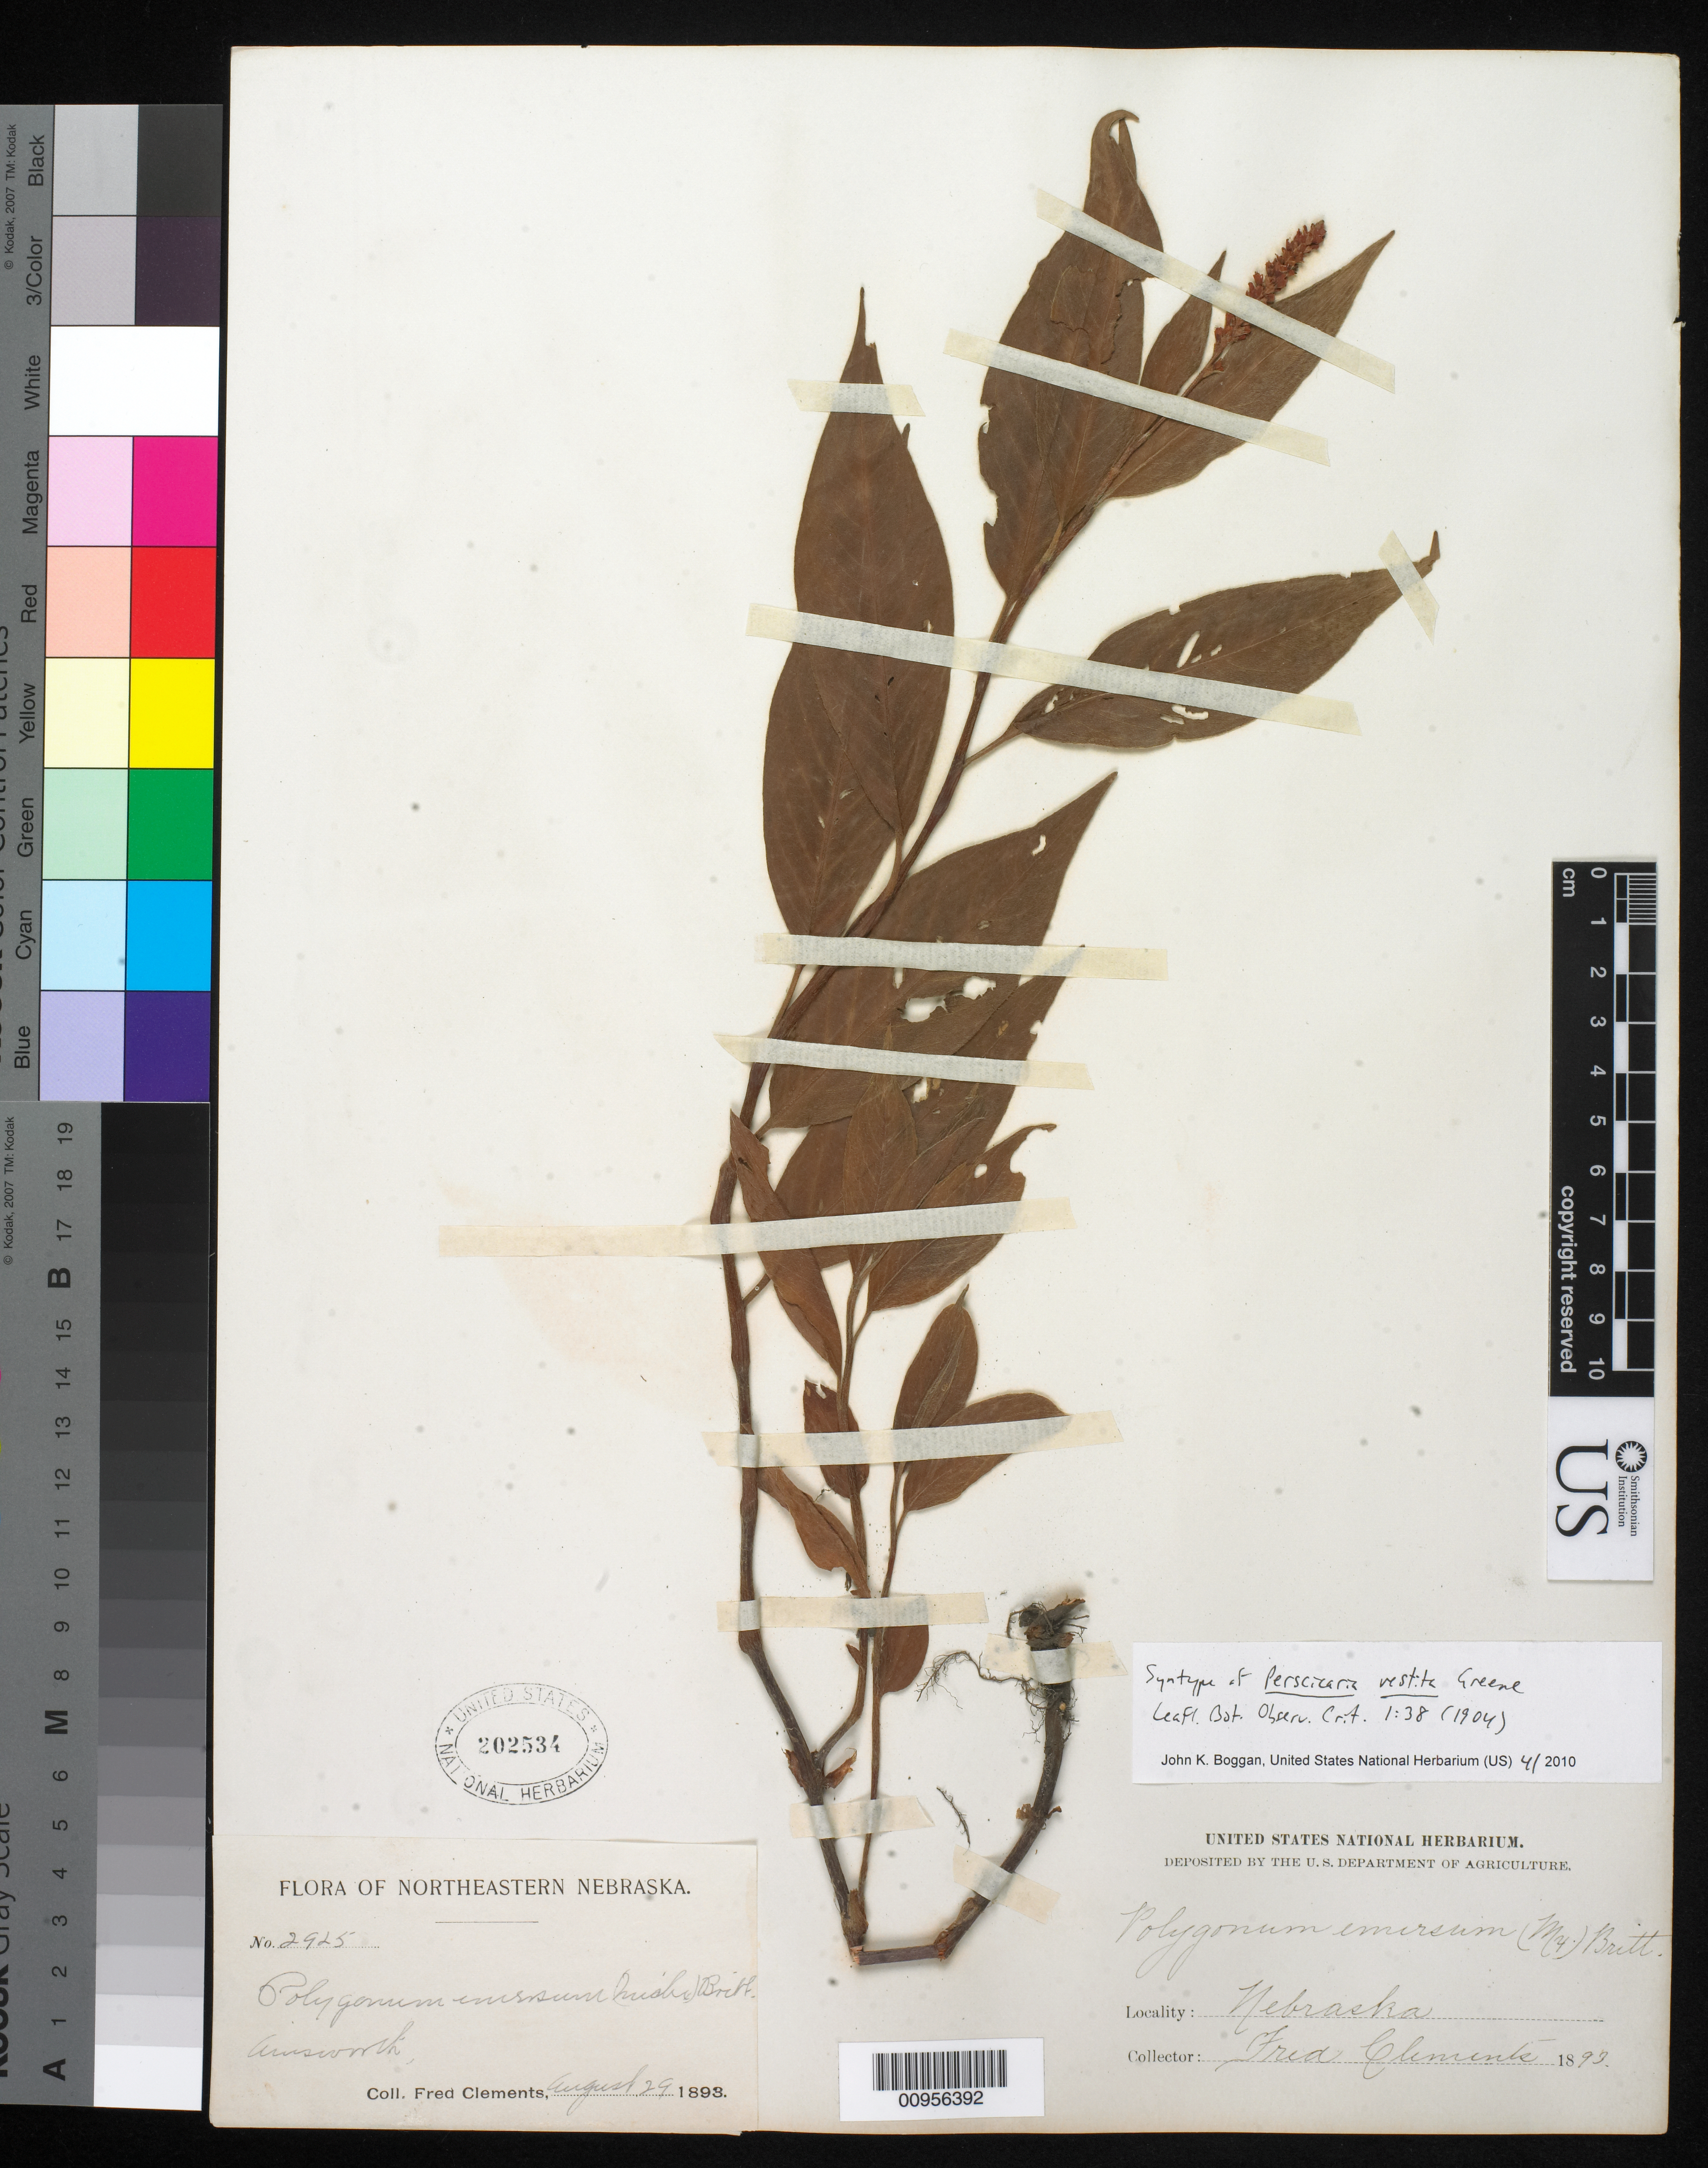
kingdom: Plantae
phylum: Tracheophyta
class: Magnoliopsida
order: Caryophyllales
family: Polygonaceae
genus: Persicaria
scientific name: Persicaria vestita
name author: Greene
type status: Syntype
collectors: F. Clements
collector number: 2925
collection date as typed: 29Aug 1893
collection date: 1893-08-29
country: United States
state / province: Nebraska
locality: Ainsworth.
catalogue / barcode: US 202534